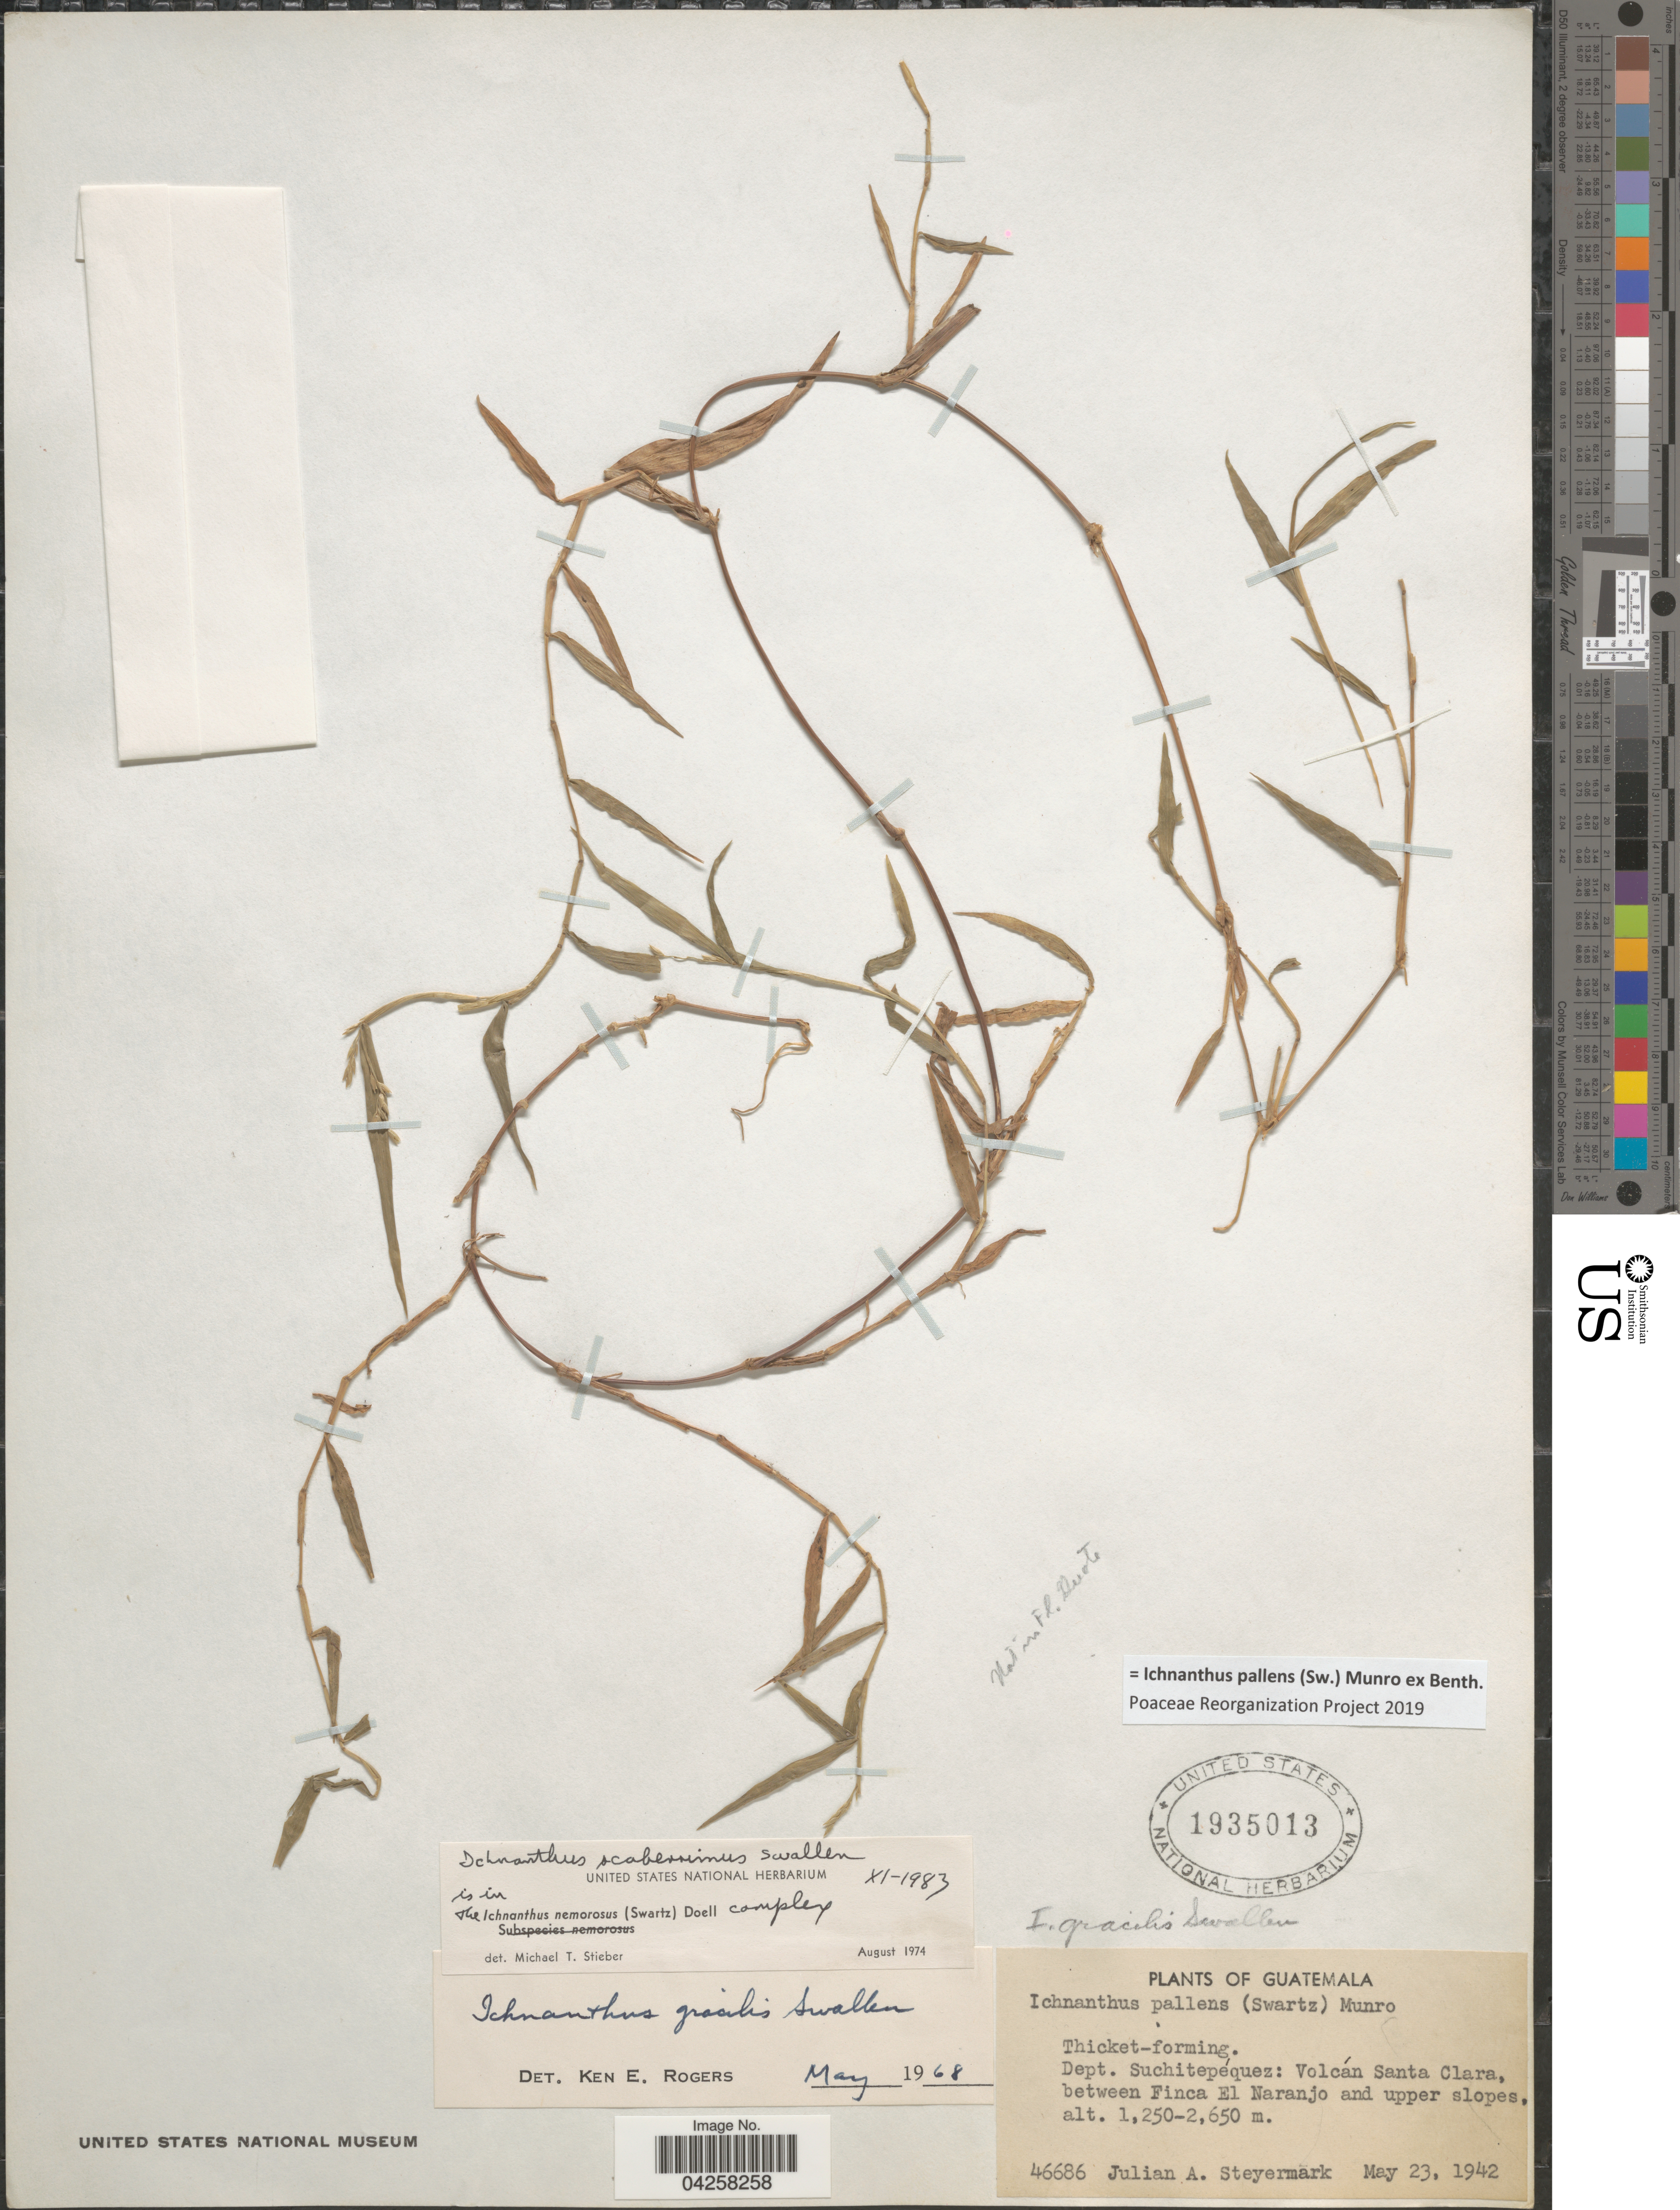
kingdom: Plantae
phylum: Tracheophyta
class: Liliopsida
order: Poales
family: Poaceae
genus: Ichnanthus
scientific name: Ichnanthus pallens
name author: (Sw.) Munro ex Benth.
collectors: J. Steyermark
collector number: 46686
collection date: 1942-05-23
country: Guatemala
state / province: Suchitepequez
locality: Dept. Suchitepéquez: Volcán Santa Clara, between Finca El Naranjo and upper slopes.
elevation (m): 1250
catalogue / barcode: US 1935013